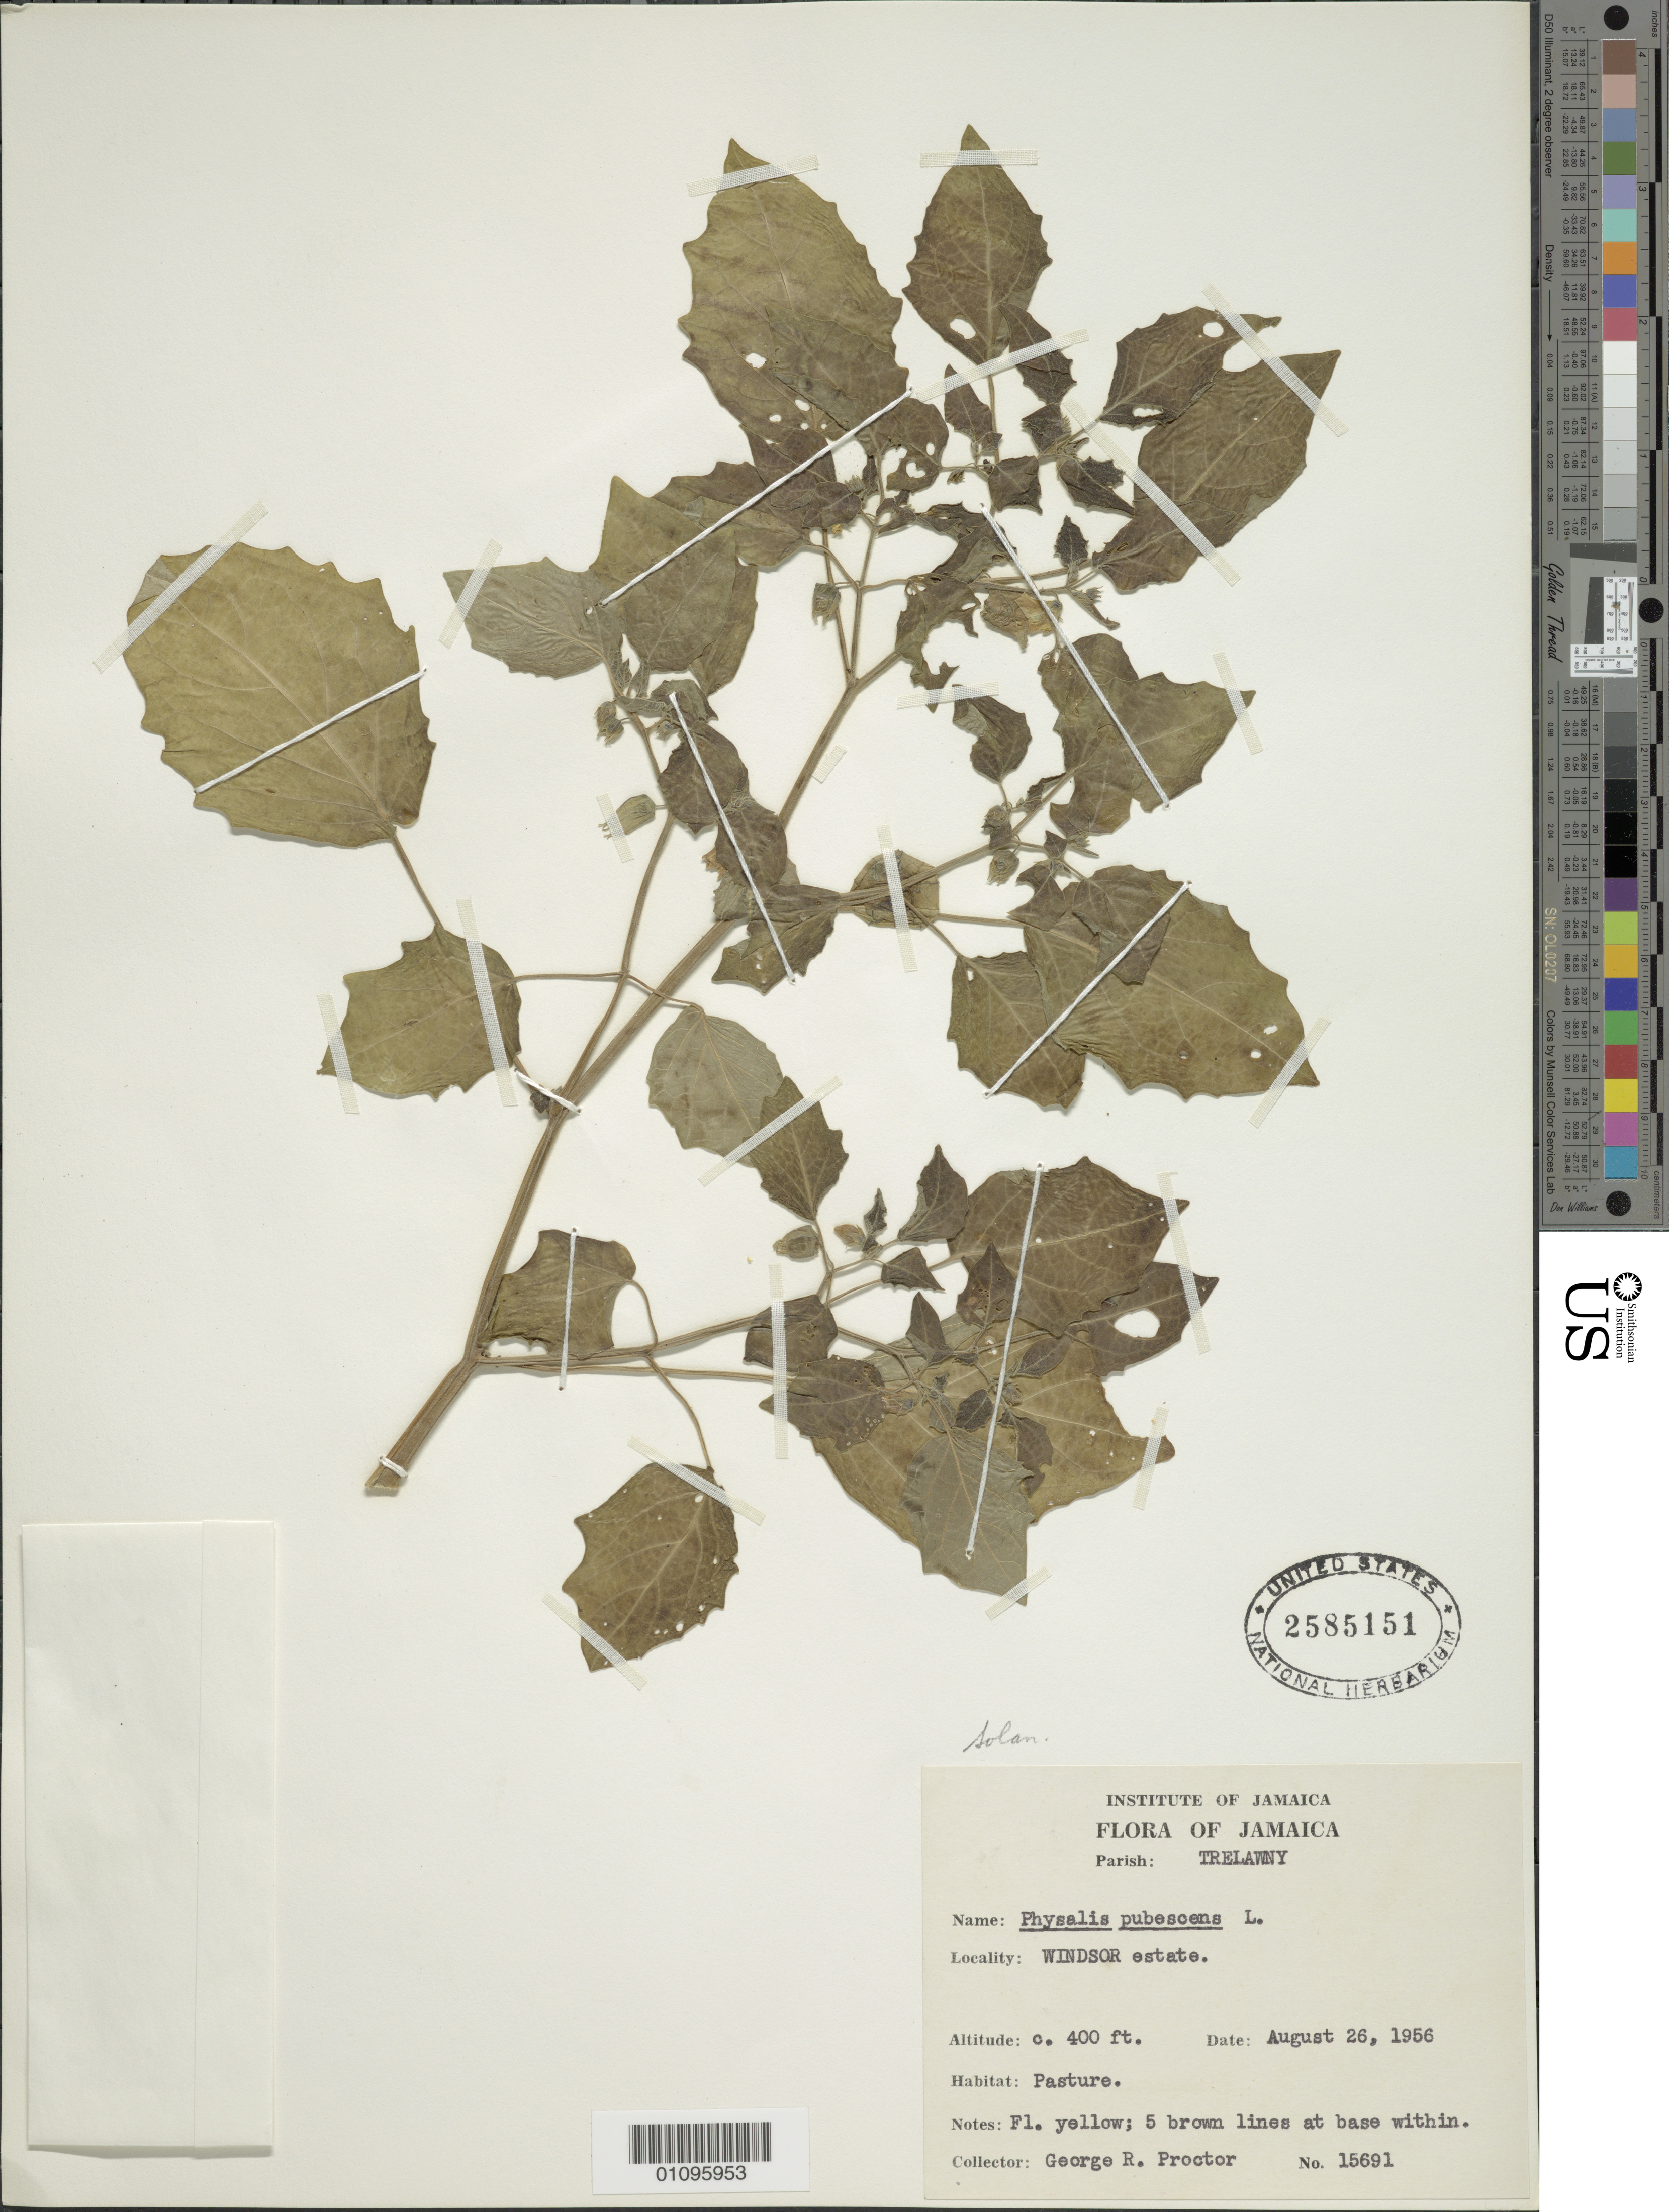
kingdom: Plantae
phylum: Tracheophyta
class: Magnoliopsida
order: Solanales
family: Solanaceae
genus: Physalis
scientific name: Physalis pubescens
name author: L.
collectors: G. R. Proctor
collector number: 15691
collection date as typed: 26 Aug 1956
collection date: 1956-08-26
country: Jamaica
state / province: Trelawny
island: Jamaica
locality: Windsor Estate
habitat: Pasture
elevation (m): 122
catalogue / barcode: US 2585151